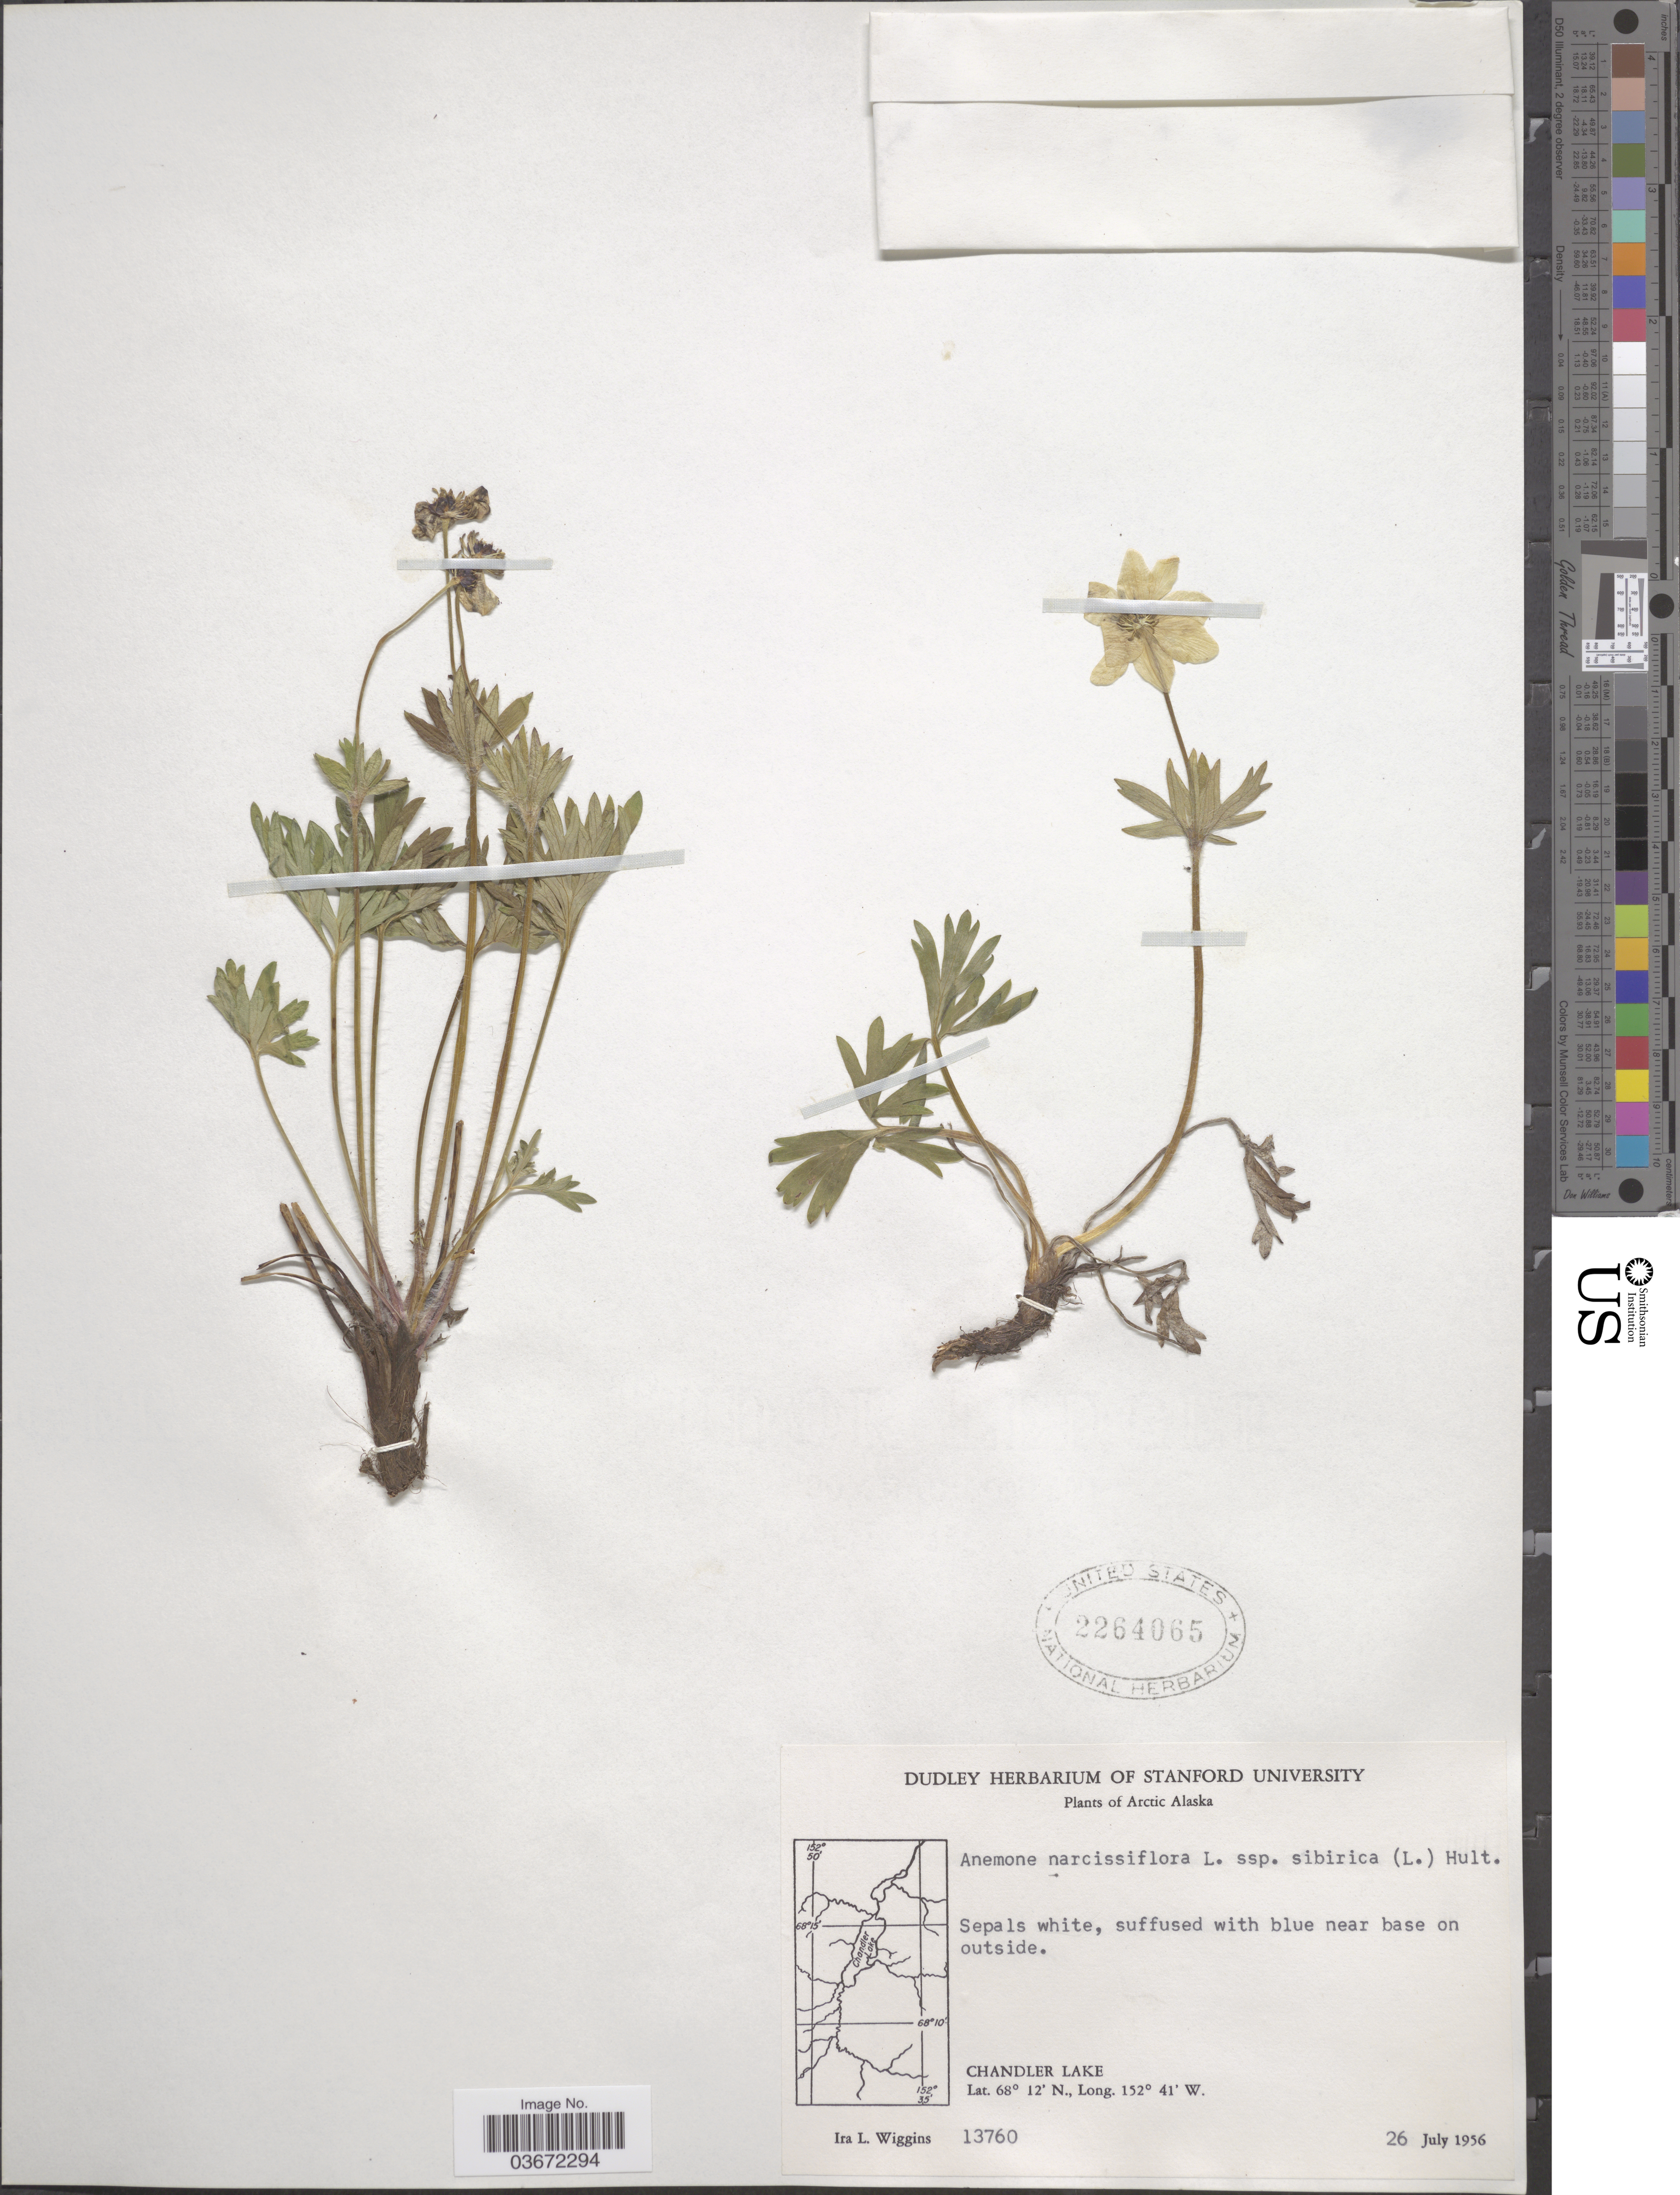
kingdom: Plantae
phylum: Tracheophyta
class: Magnoliopsida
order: Ranunculales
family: Ranunculaceae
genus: Anemone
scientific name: Anemone narcissiflora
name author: L.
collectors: I. L. Wiggins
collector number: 13760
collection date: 1956-07-26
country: United States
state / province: Alaska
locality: Arctic Alaska. Chandler Lake.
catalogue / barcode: US 2264065